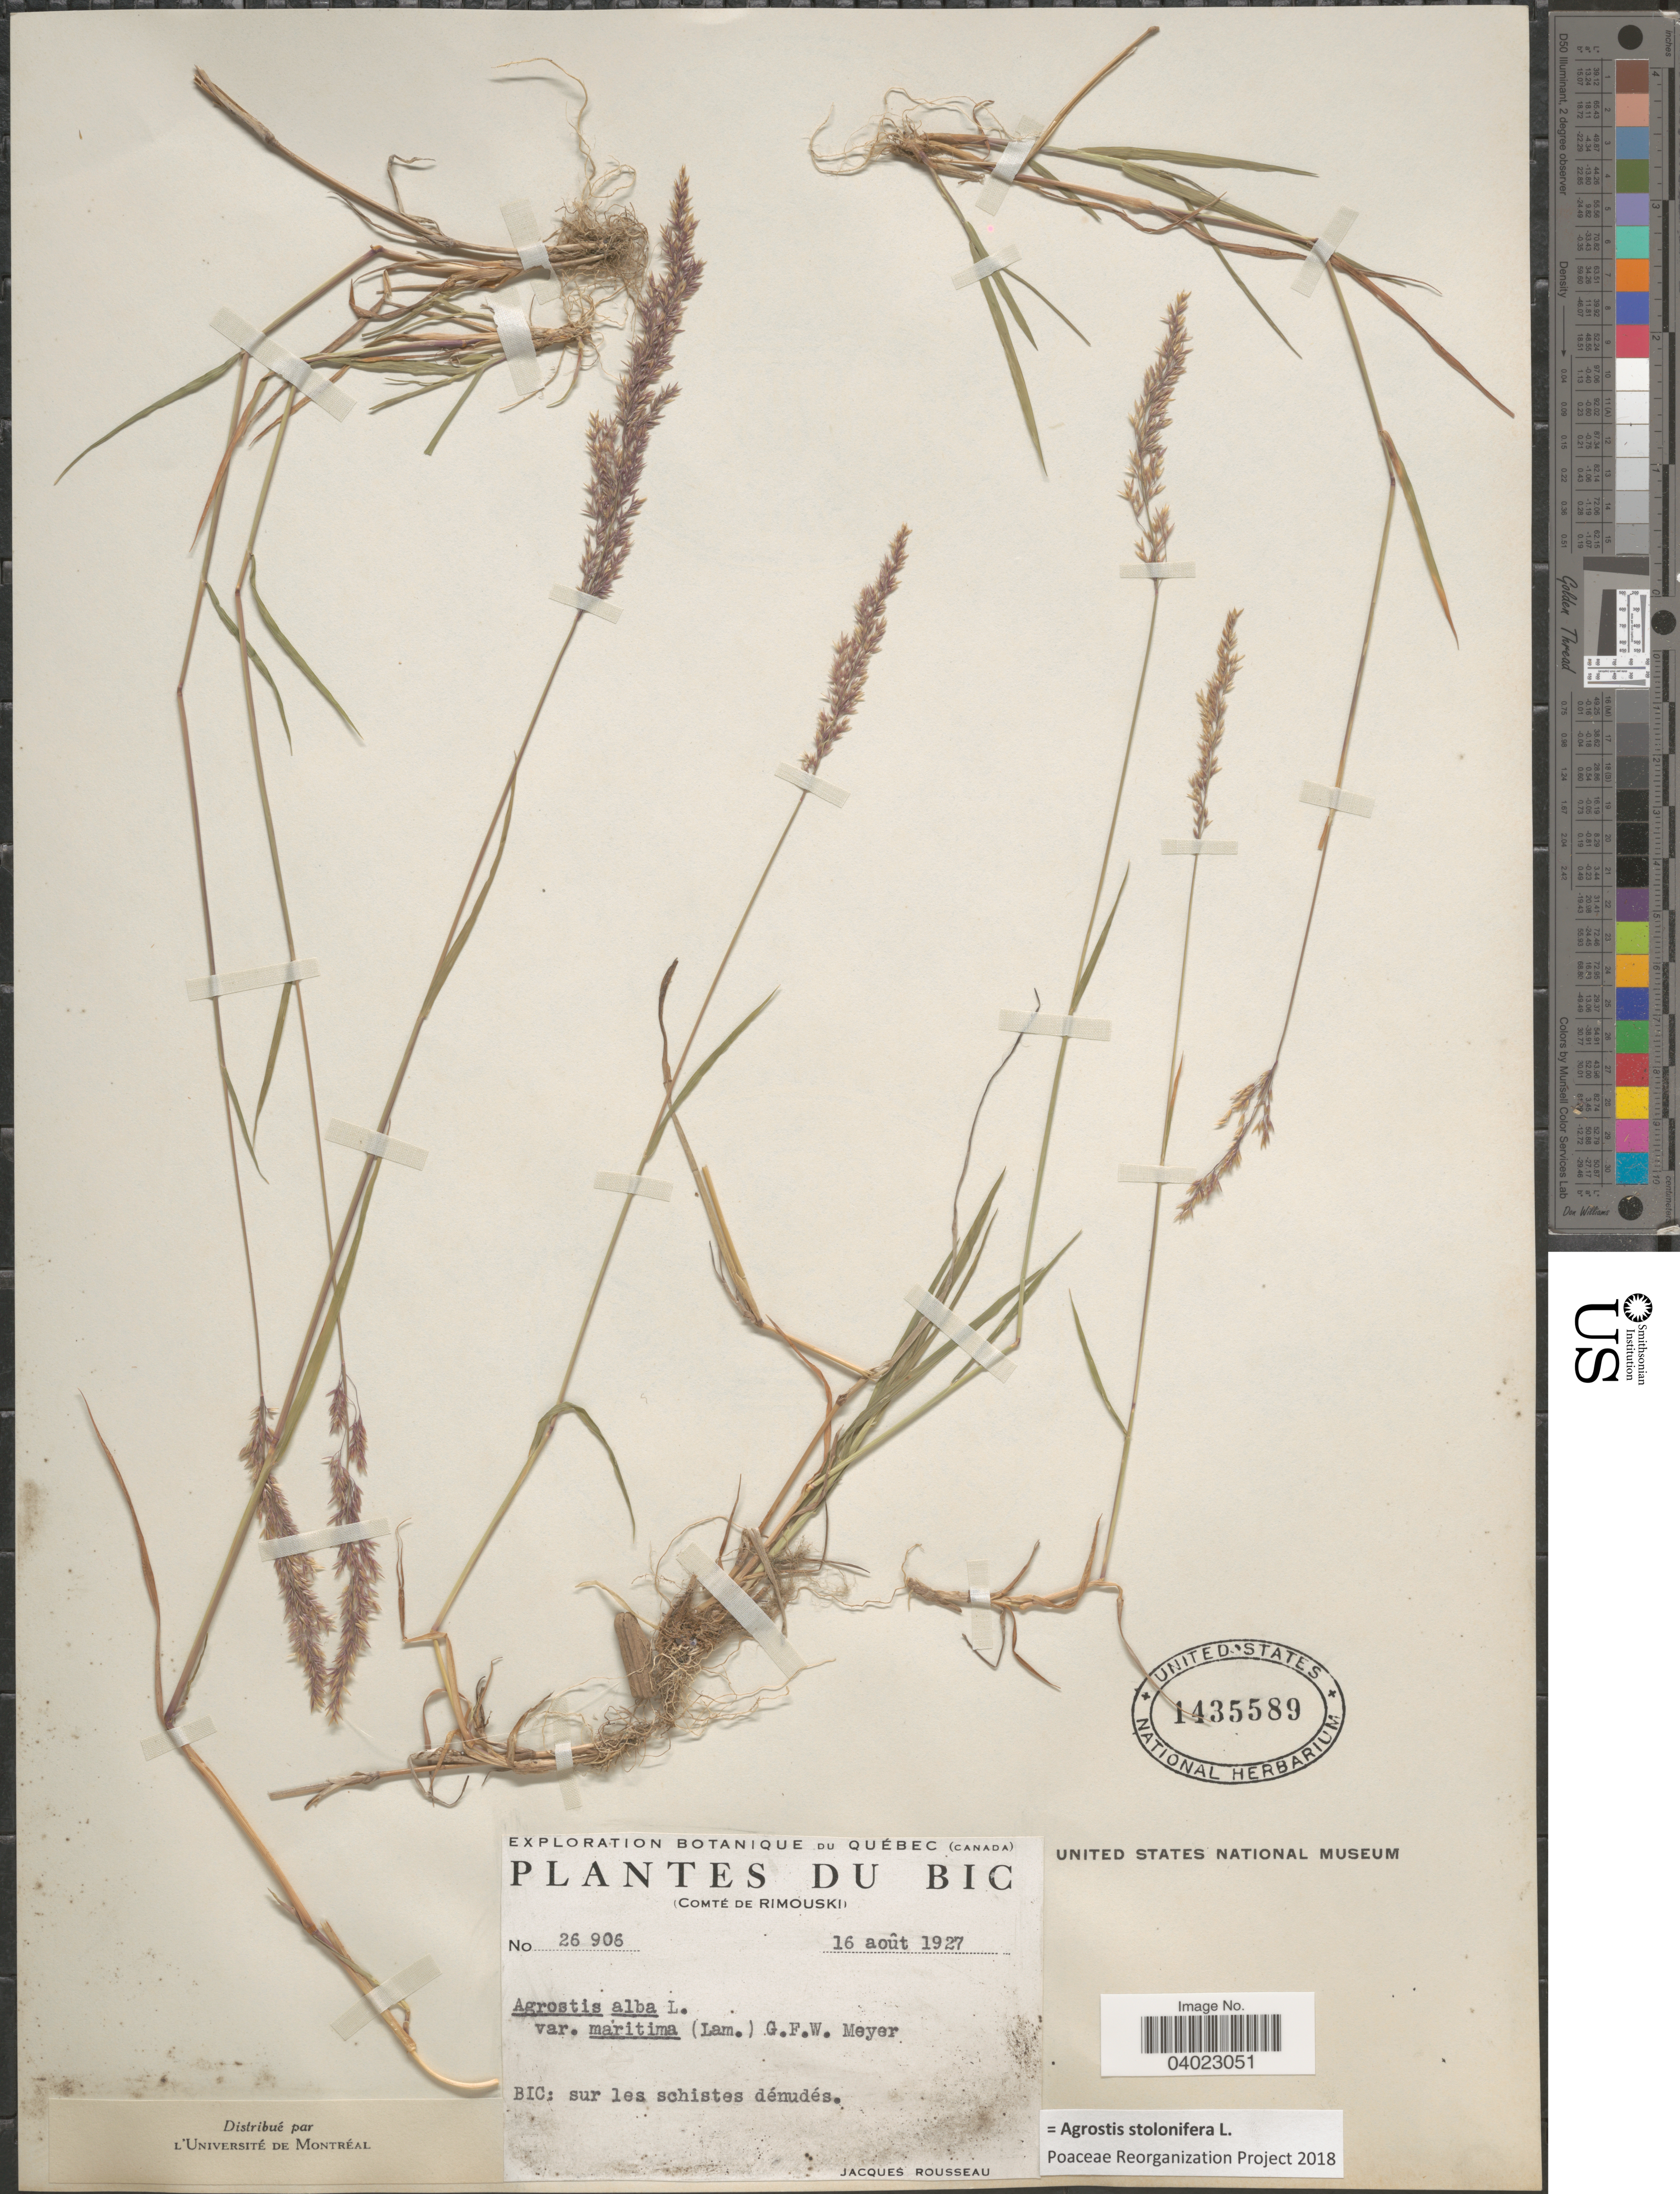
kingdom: Plantae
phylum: Tracheophyta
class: Liliopsida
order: Poales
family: Poaceae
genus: Agrostis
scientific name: Agrostis stolonifera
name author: L.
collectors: J. Rousseau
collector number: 26906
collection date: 1927-08-16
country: Canada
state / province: Quebec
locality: Du Bic (Comté de Rimouski). Bic: sur les schistes dénudés.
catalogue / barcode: US 1435589